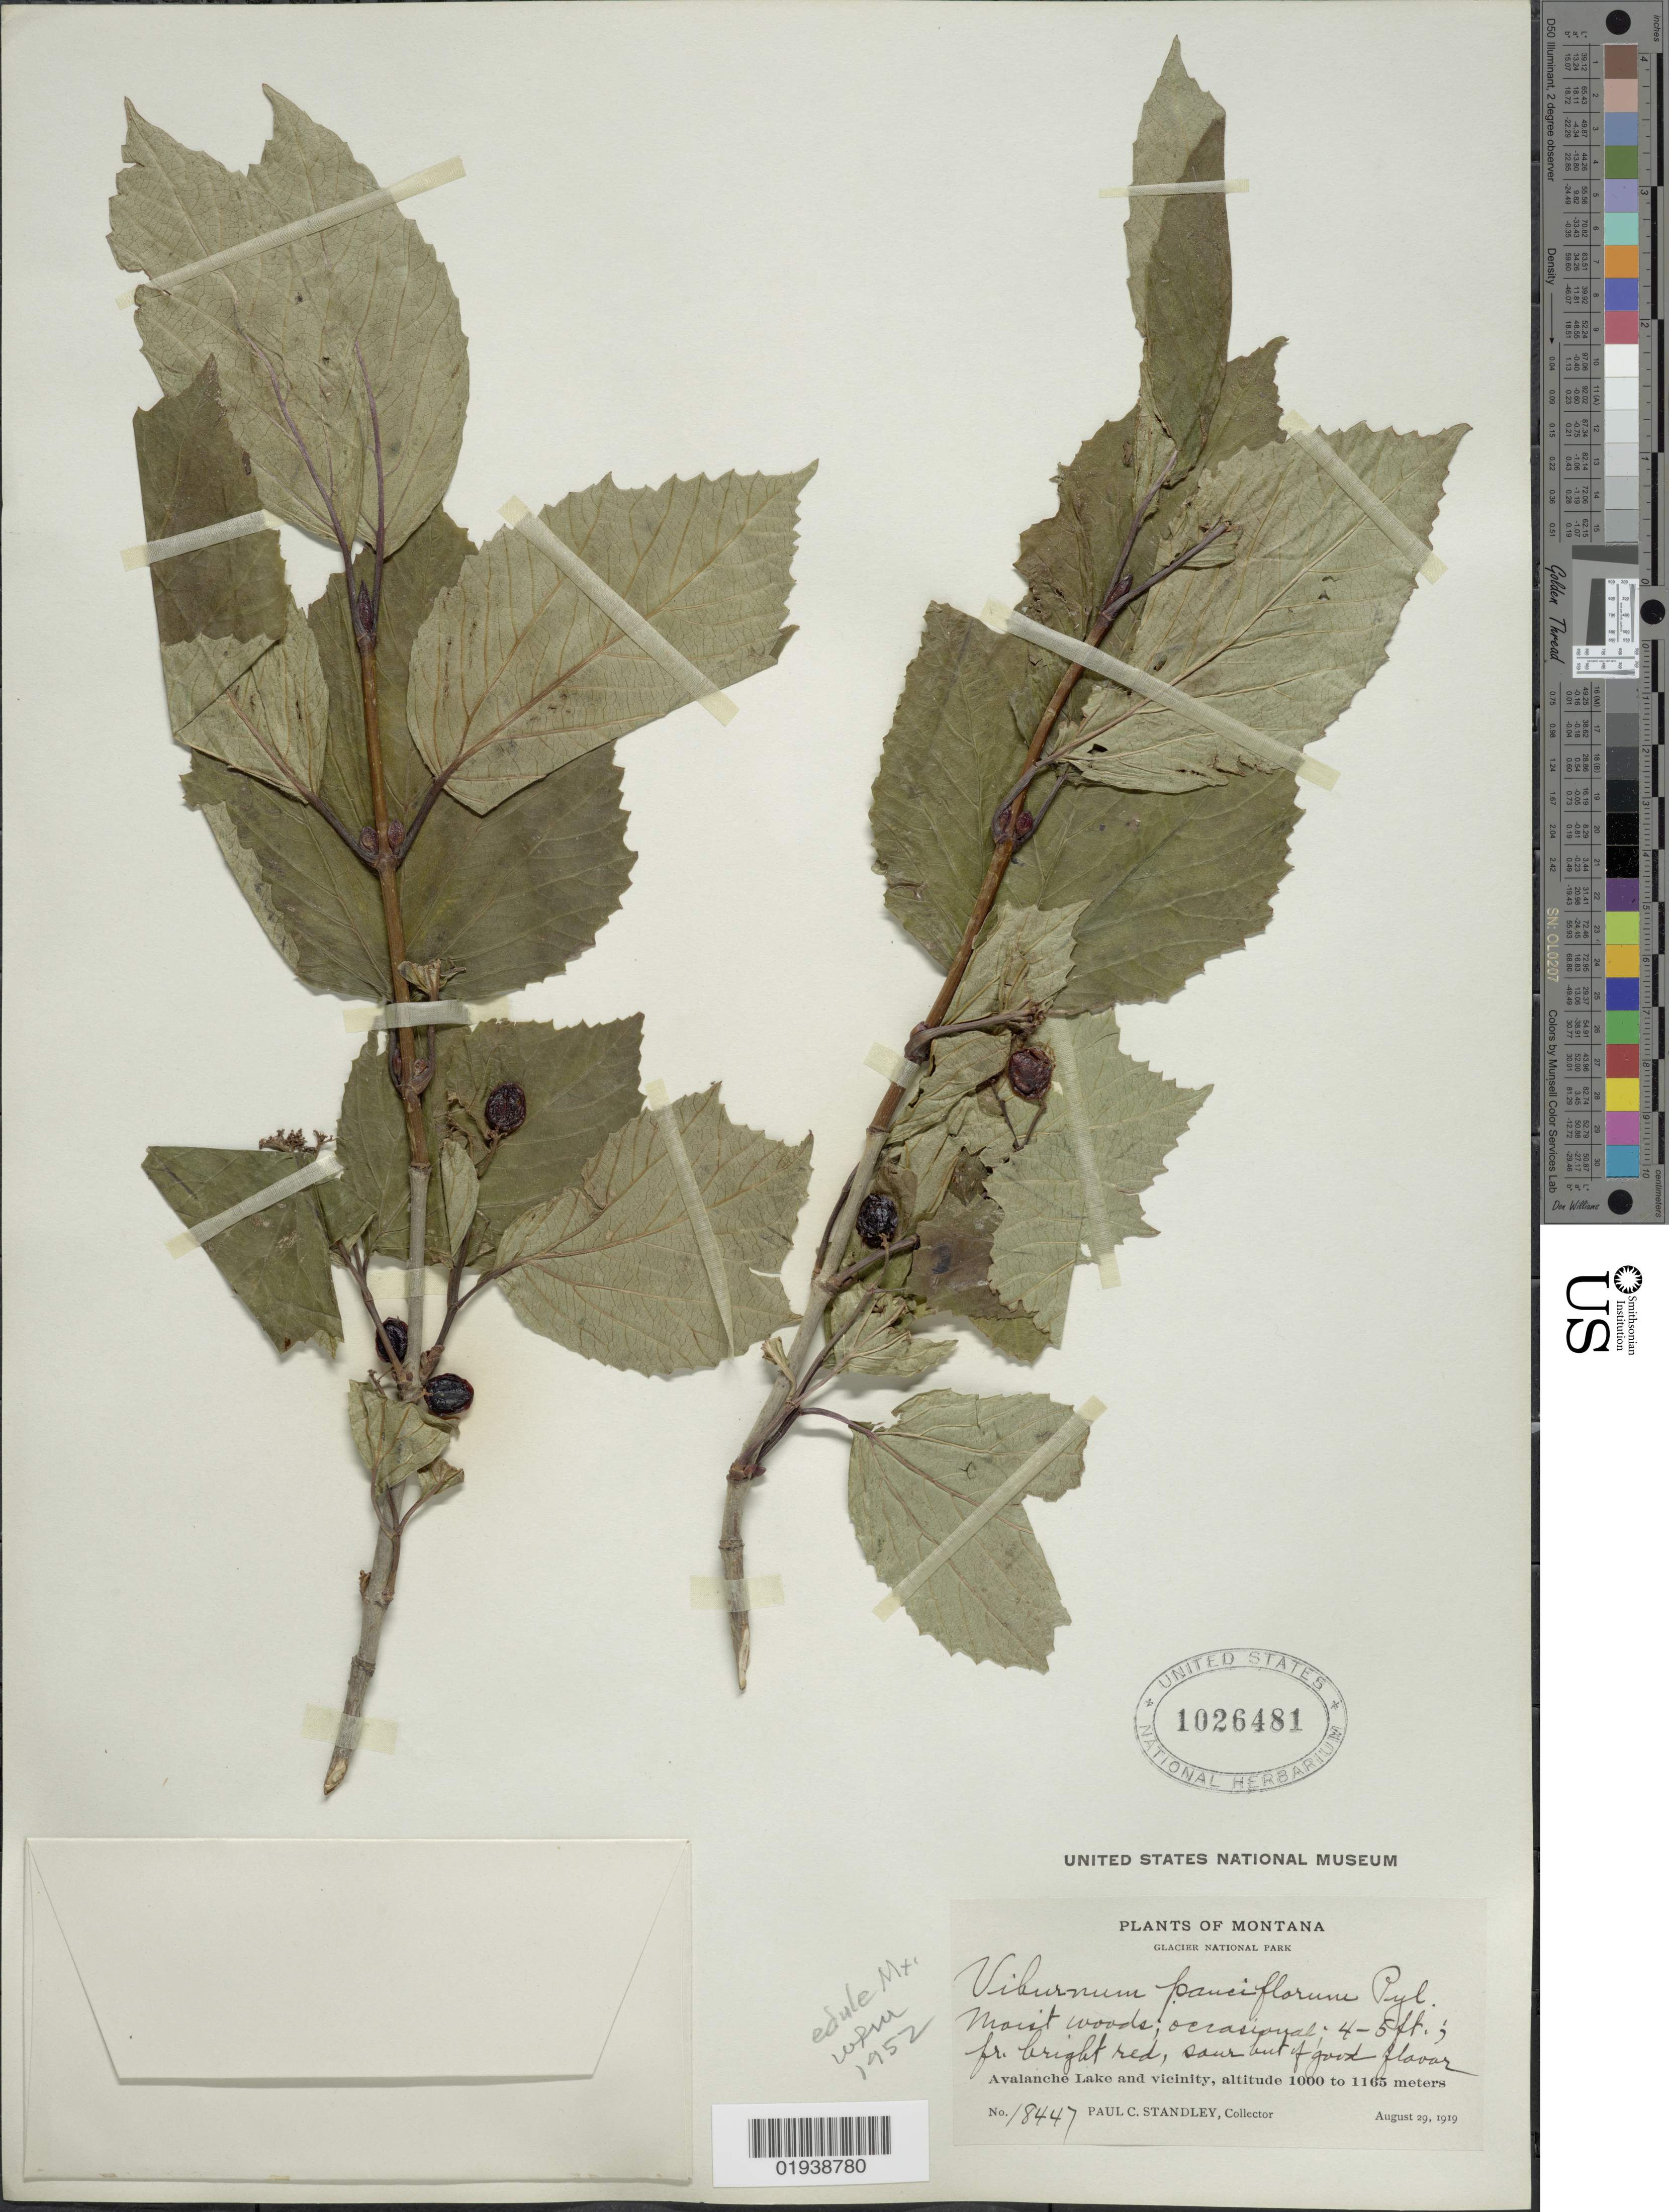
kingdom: Plantae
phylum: Tracheophyta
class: Magnoliopsida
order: Dipsacales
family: Viburnaceae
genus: Viburnum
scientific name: Viburnum edule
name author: (Michx.) Raf.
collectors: P. C. Standley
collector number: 18447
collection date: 1919-08-29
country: United States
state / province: Montana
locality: Glacier National Park. Avalanche Lake and vicinity.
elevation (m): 1000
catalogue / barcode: US 1026481